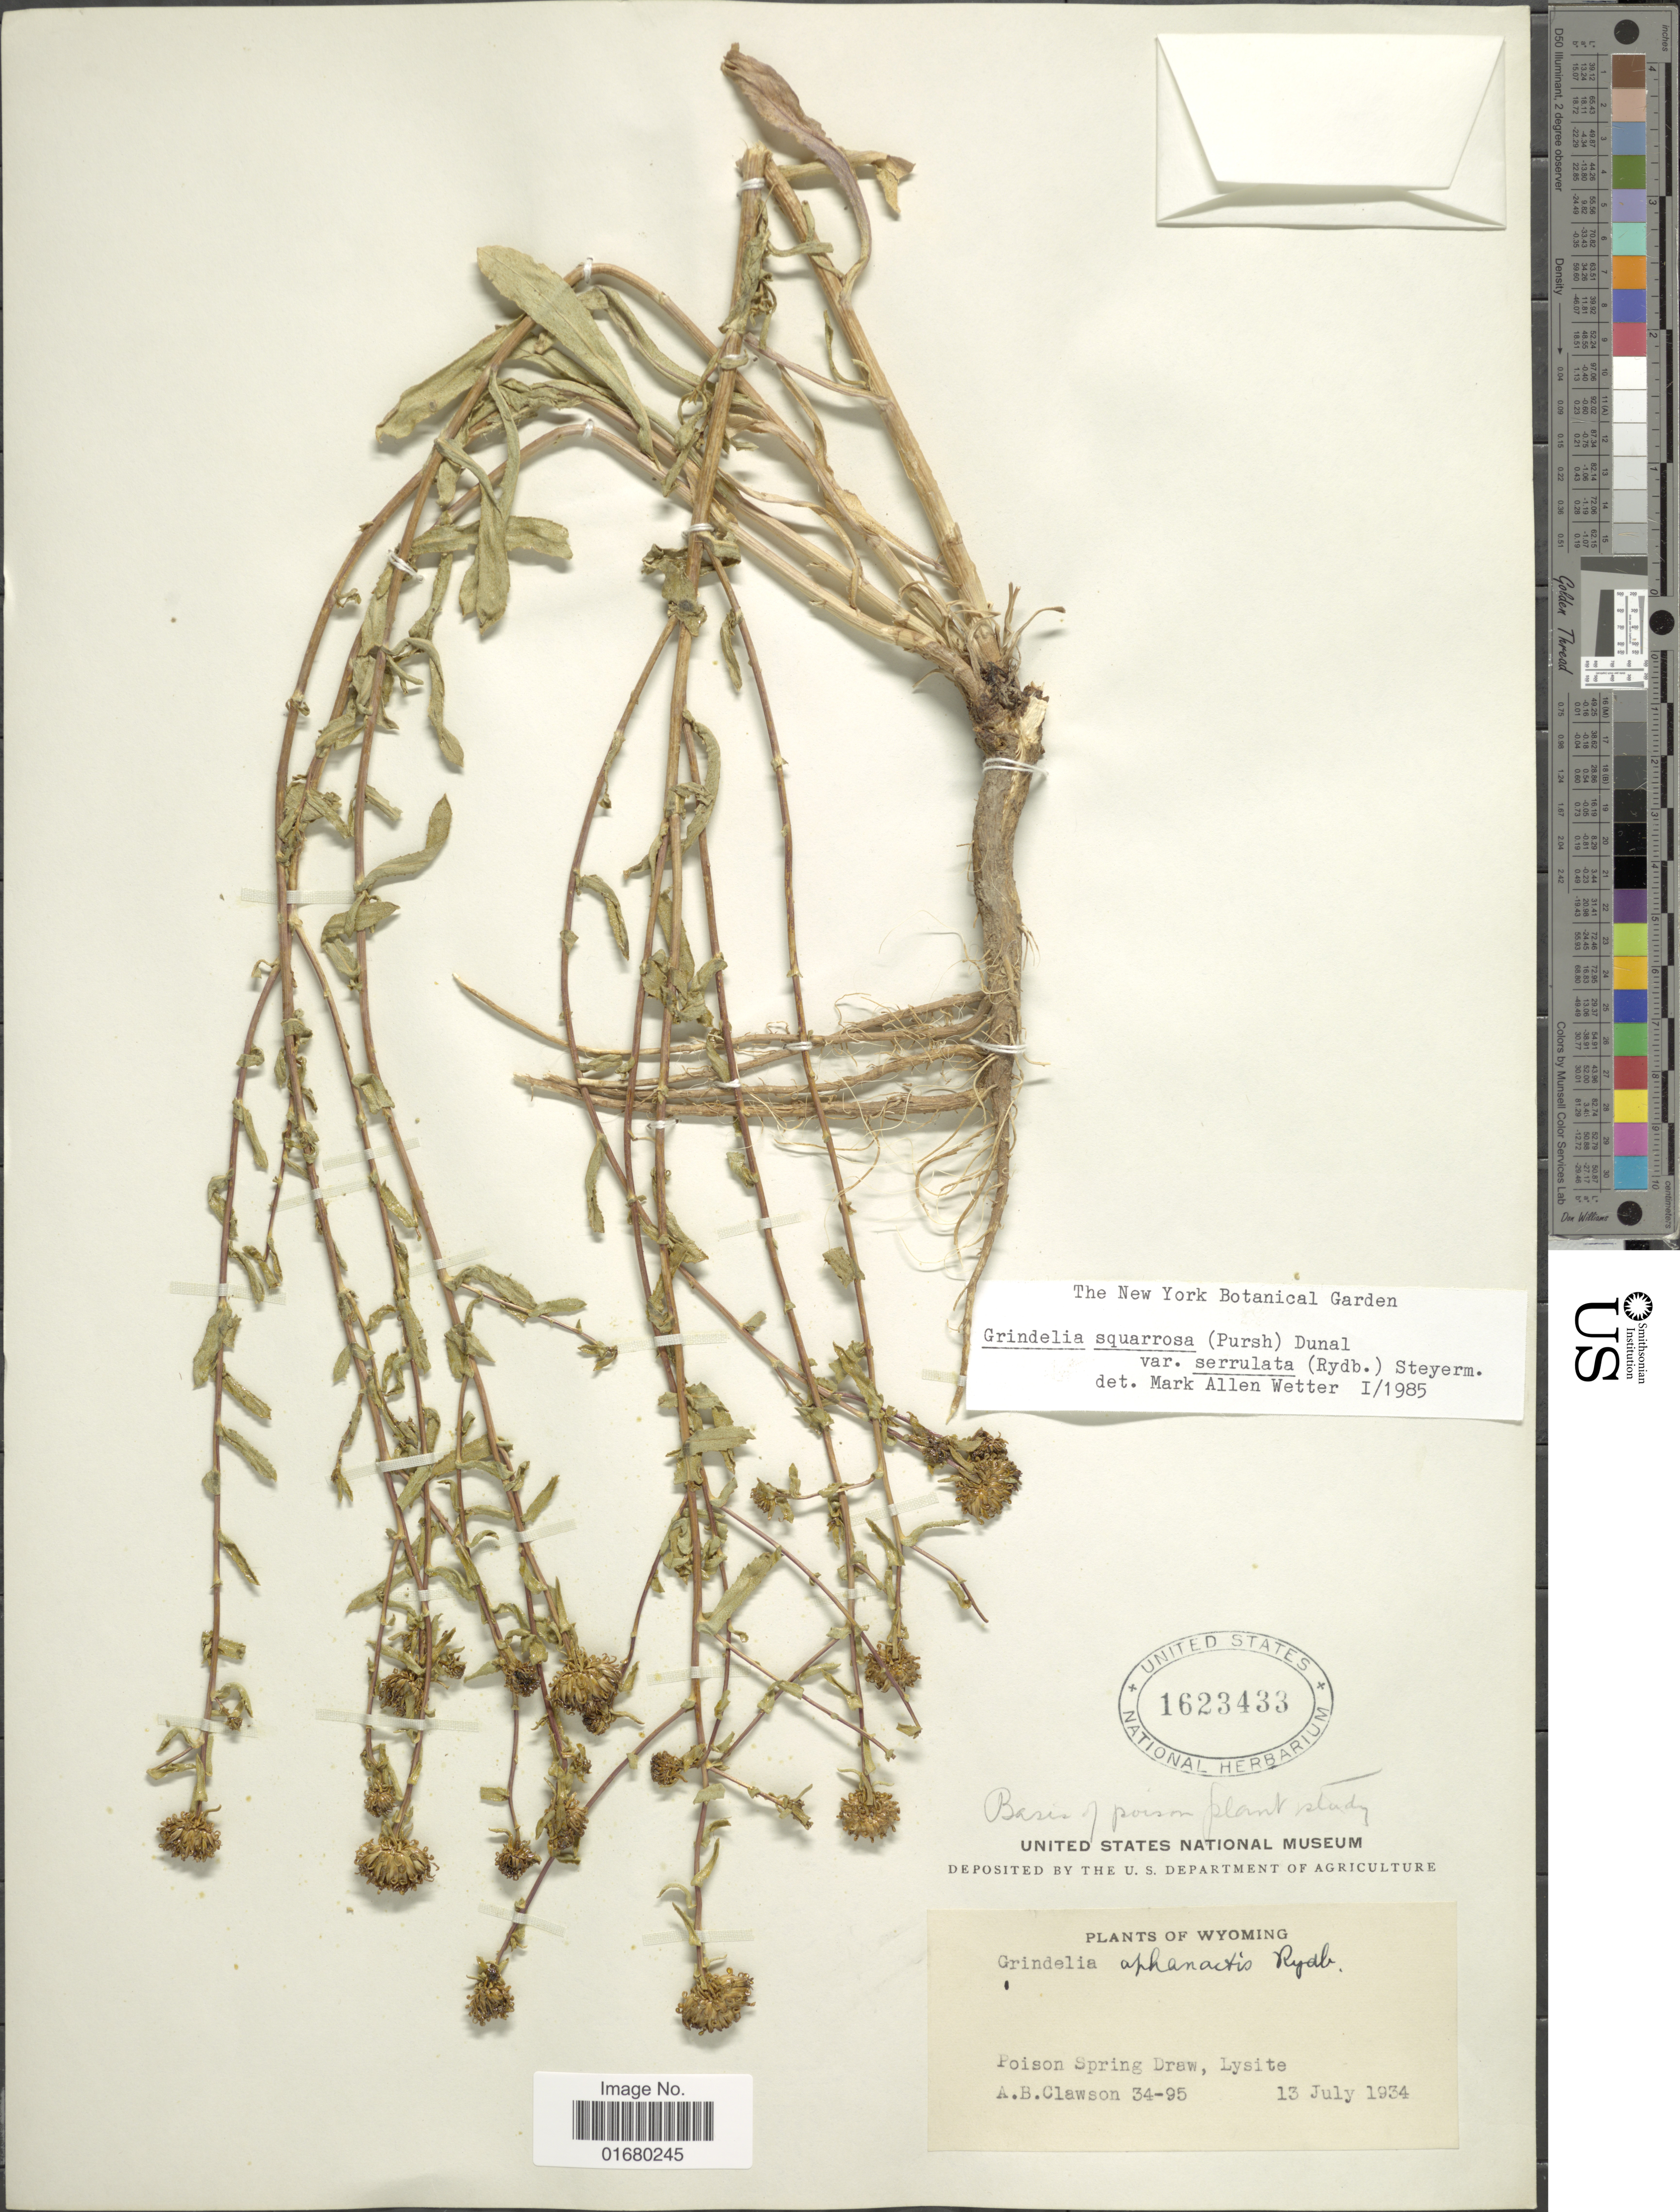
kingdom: Plantae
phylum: Tracheophyta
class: Magnoliopsida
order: Asterales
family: Asteraceae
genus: Grindelia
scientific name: Grindelia squarrosa var. serrulata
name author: (Rydb.) Steyerm.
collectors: A. Clawson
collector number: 34-95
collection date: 1934-07-13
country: United States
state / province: Wyoming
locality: Poison Spring Dew, Lysite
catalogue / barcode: US 1623433